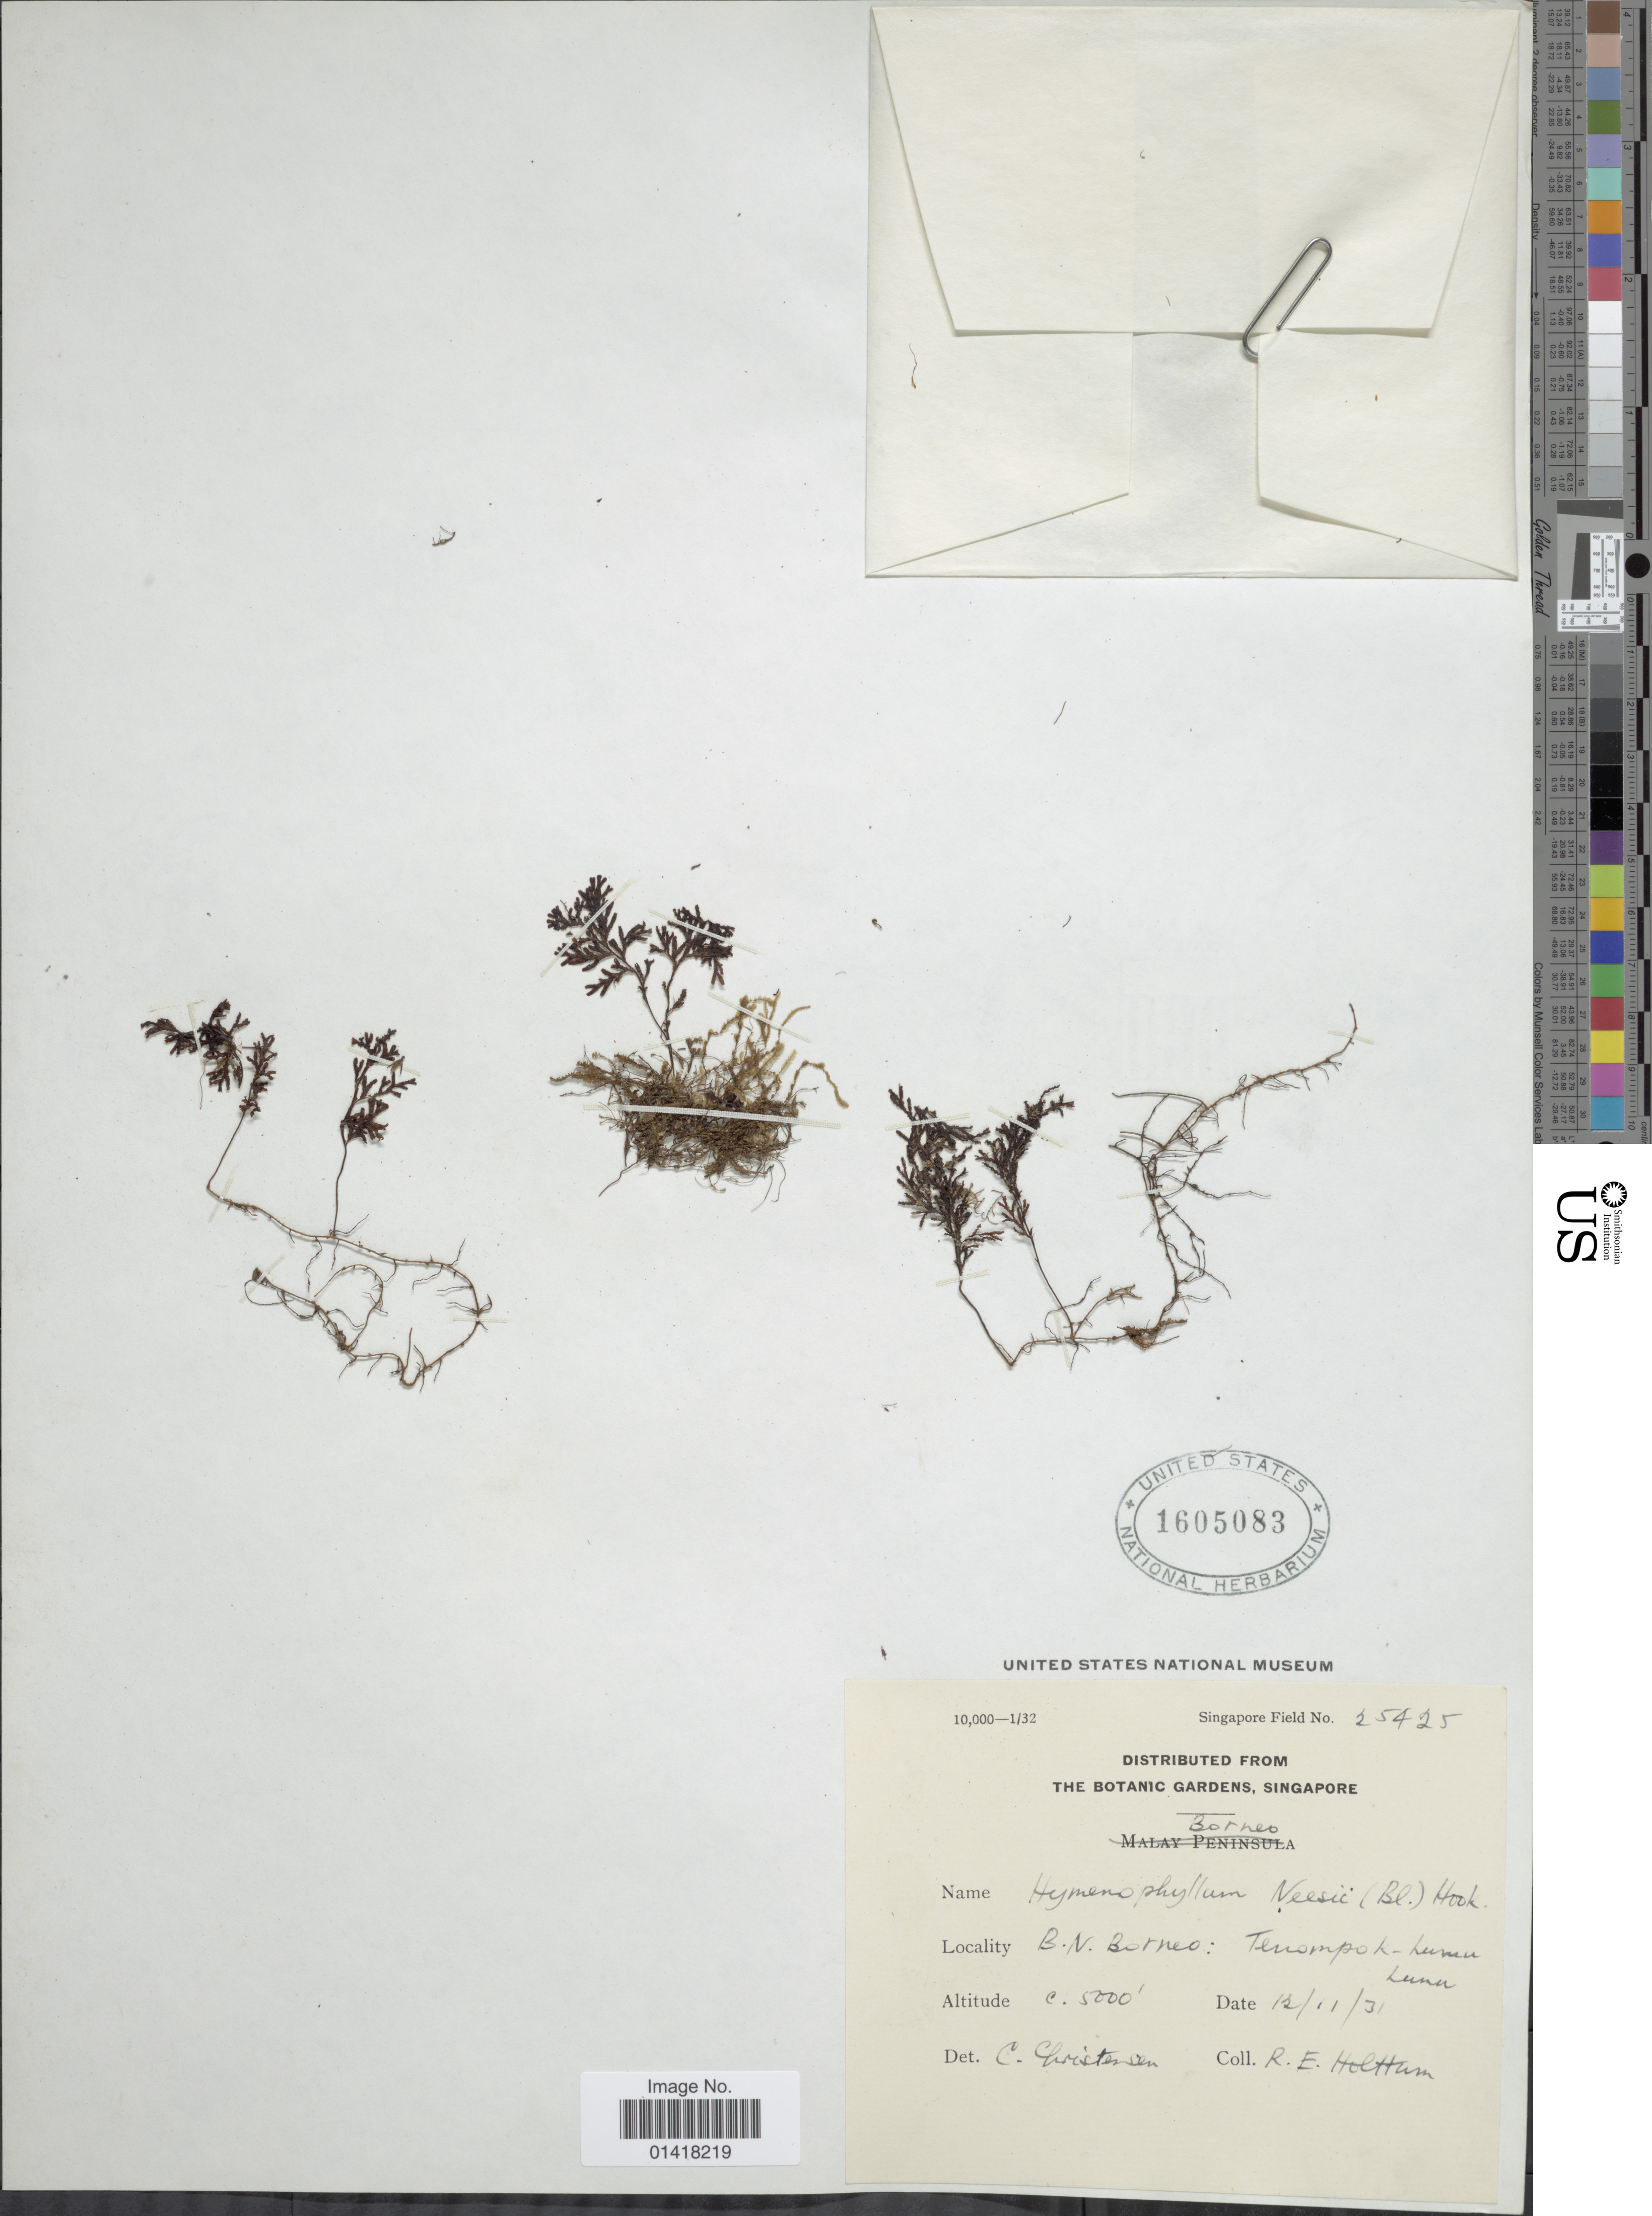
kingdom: Plantae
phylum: Tracheophyta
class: Polypodiopsida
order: Hymenophyllales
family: Hymenophyllaceae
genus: Hymenophyllum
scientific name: Hymenophyllum denticulatum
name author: Sw.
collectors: R. E. Holttum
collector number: Singapore Field 25425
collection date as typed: Transcribed d/m/y: 12/11/31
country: Malaysia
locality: B. N. Borneo: Tenompok-Lumu Lumu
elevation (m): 1524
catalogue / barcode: US 1605083